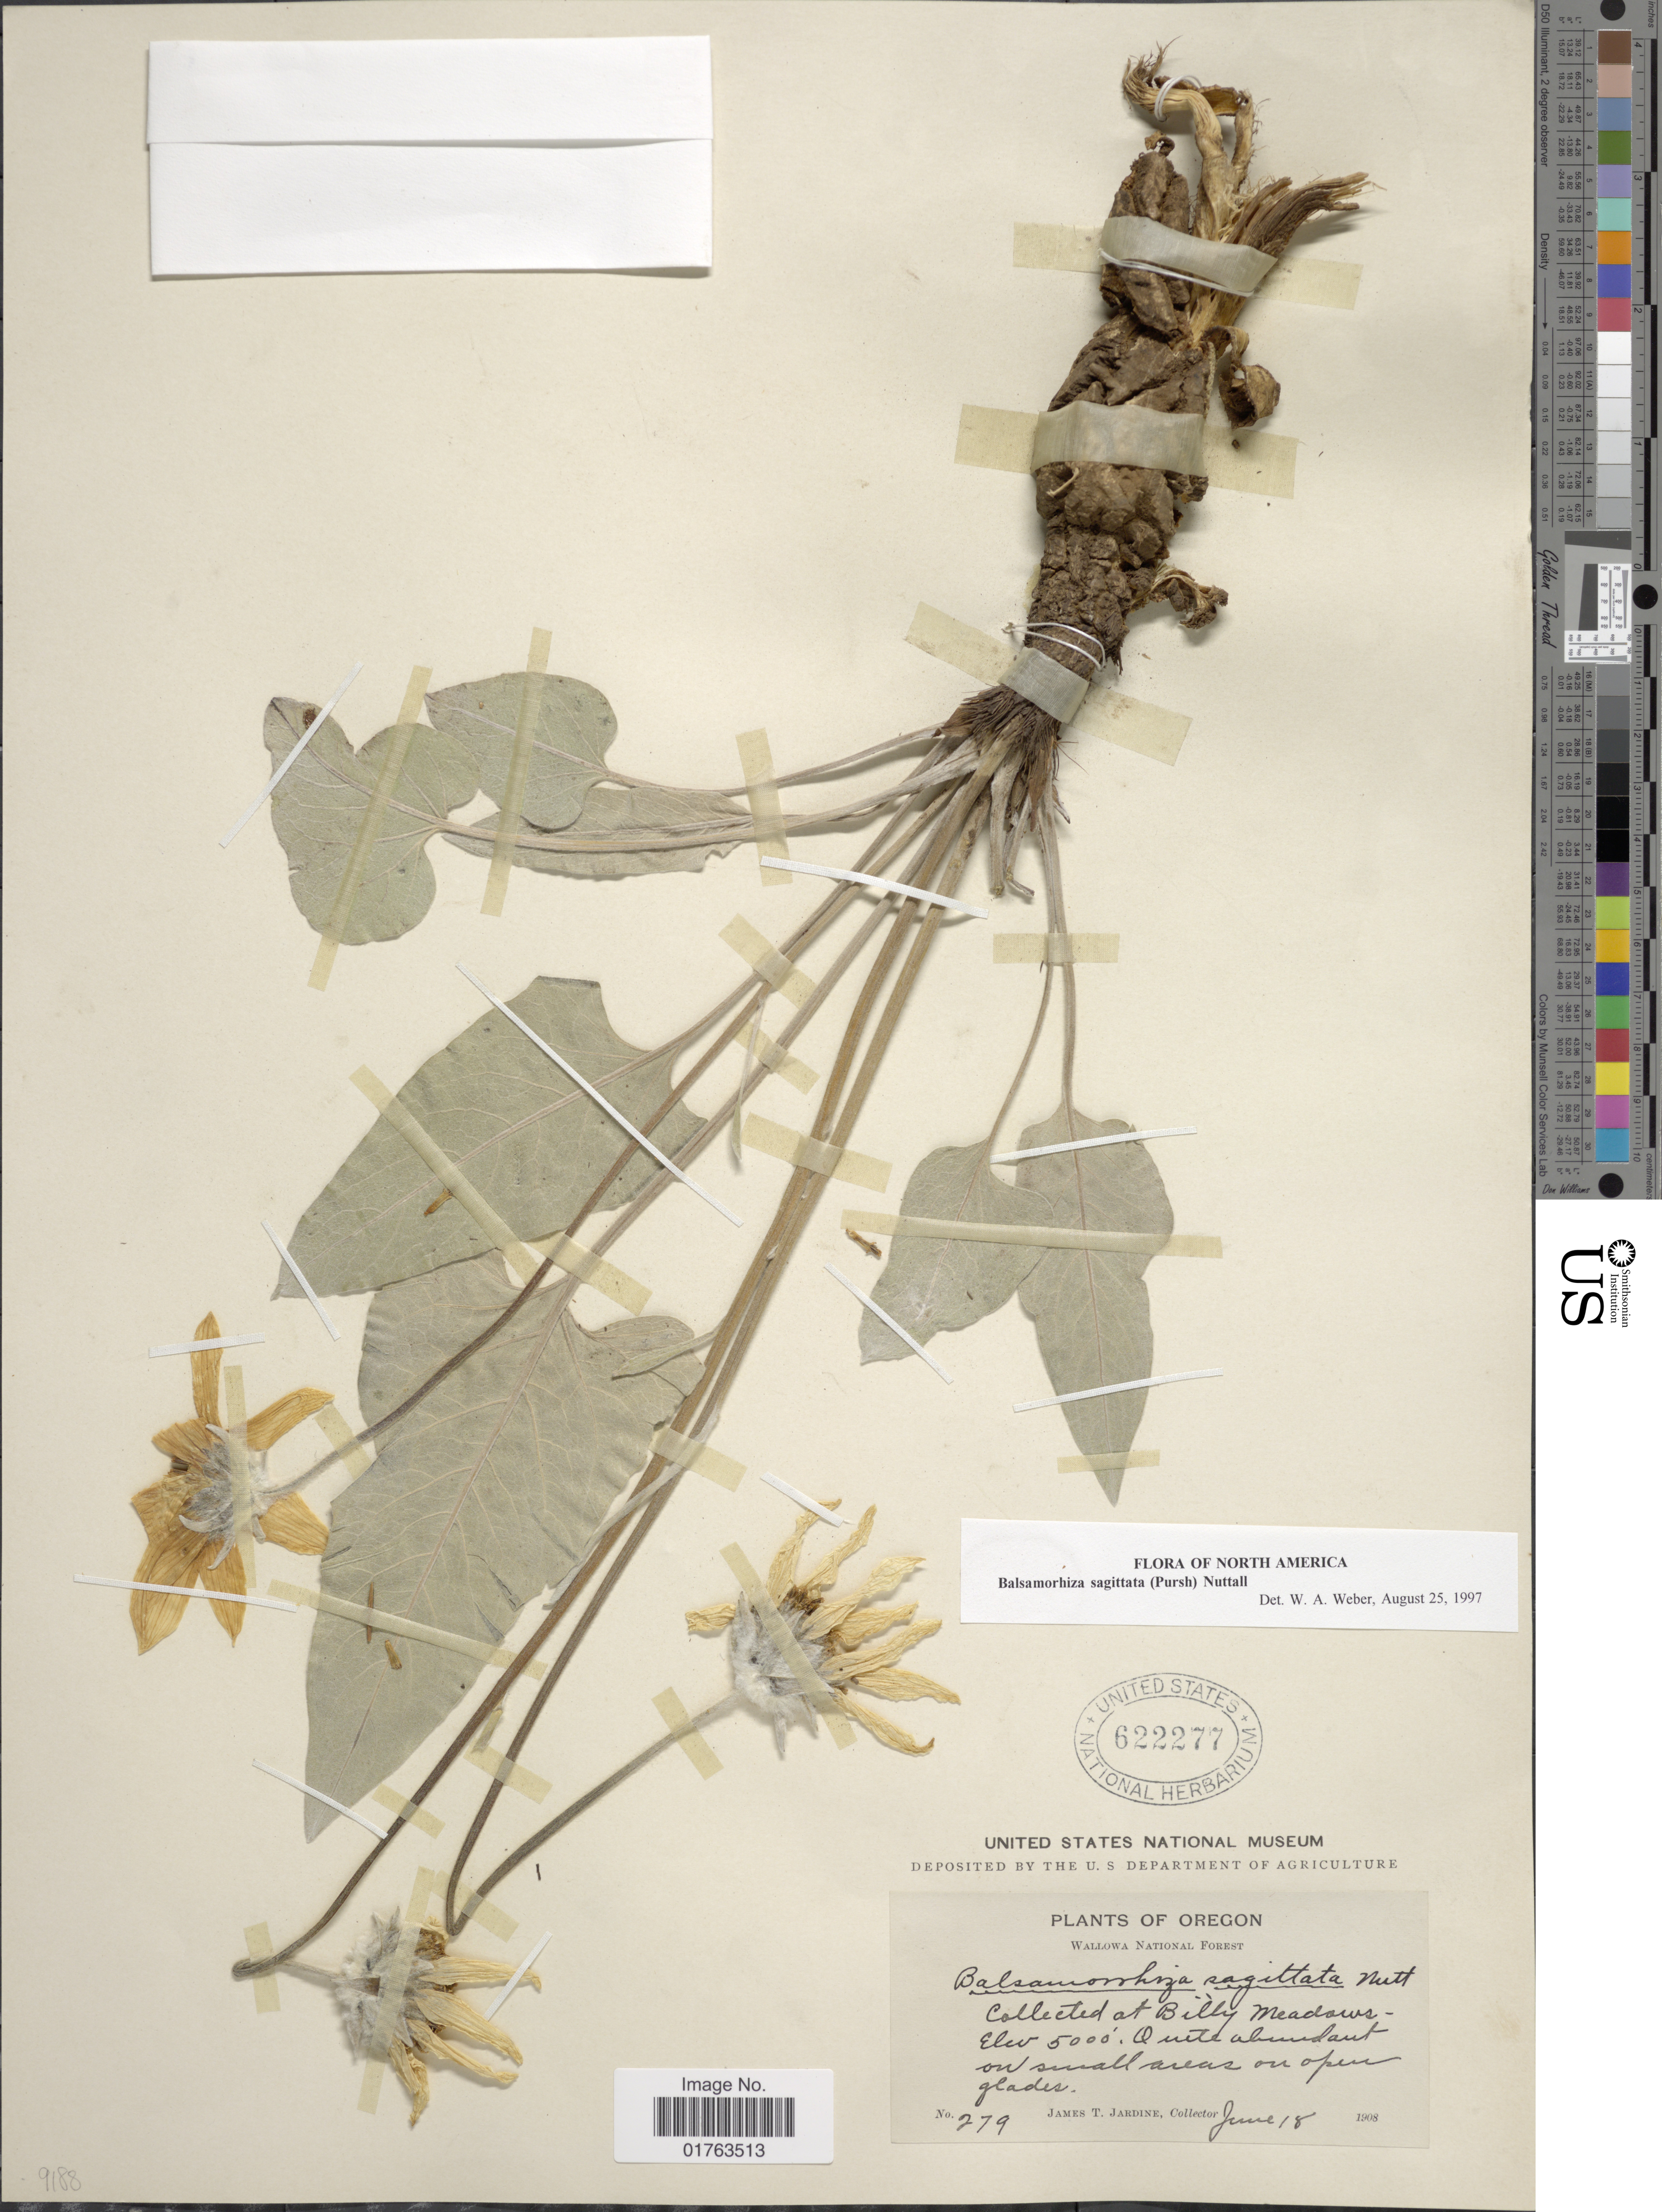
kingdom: Plantae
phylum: Tracheophyta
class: Magnoliopsida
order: Asterales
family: Asteraceae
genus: Balsamorhiza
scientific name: Balsamorhiza sagittata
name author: (Pursh) Nutt.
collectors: J. T. Jardine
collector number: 279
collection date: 1908-06-18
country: United States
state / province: Oregon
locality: Wallowa National Forest, at Billy Meadows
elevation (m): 1524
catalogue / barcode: US 6222277